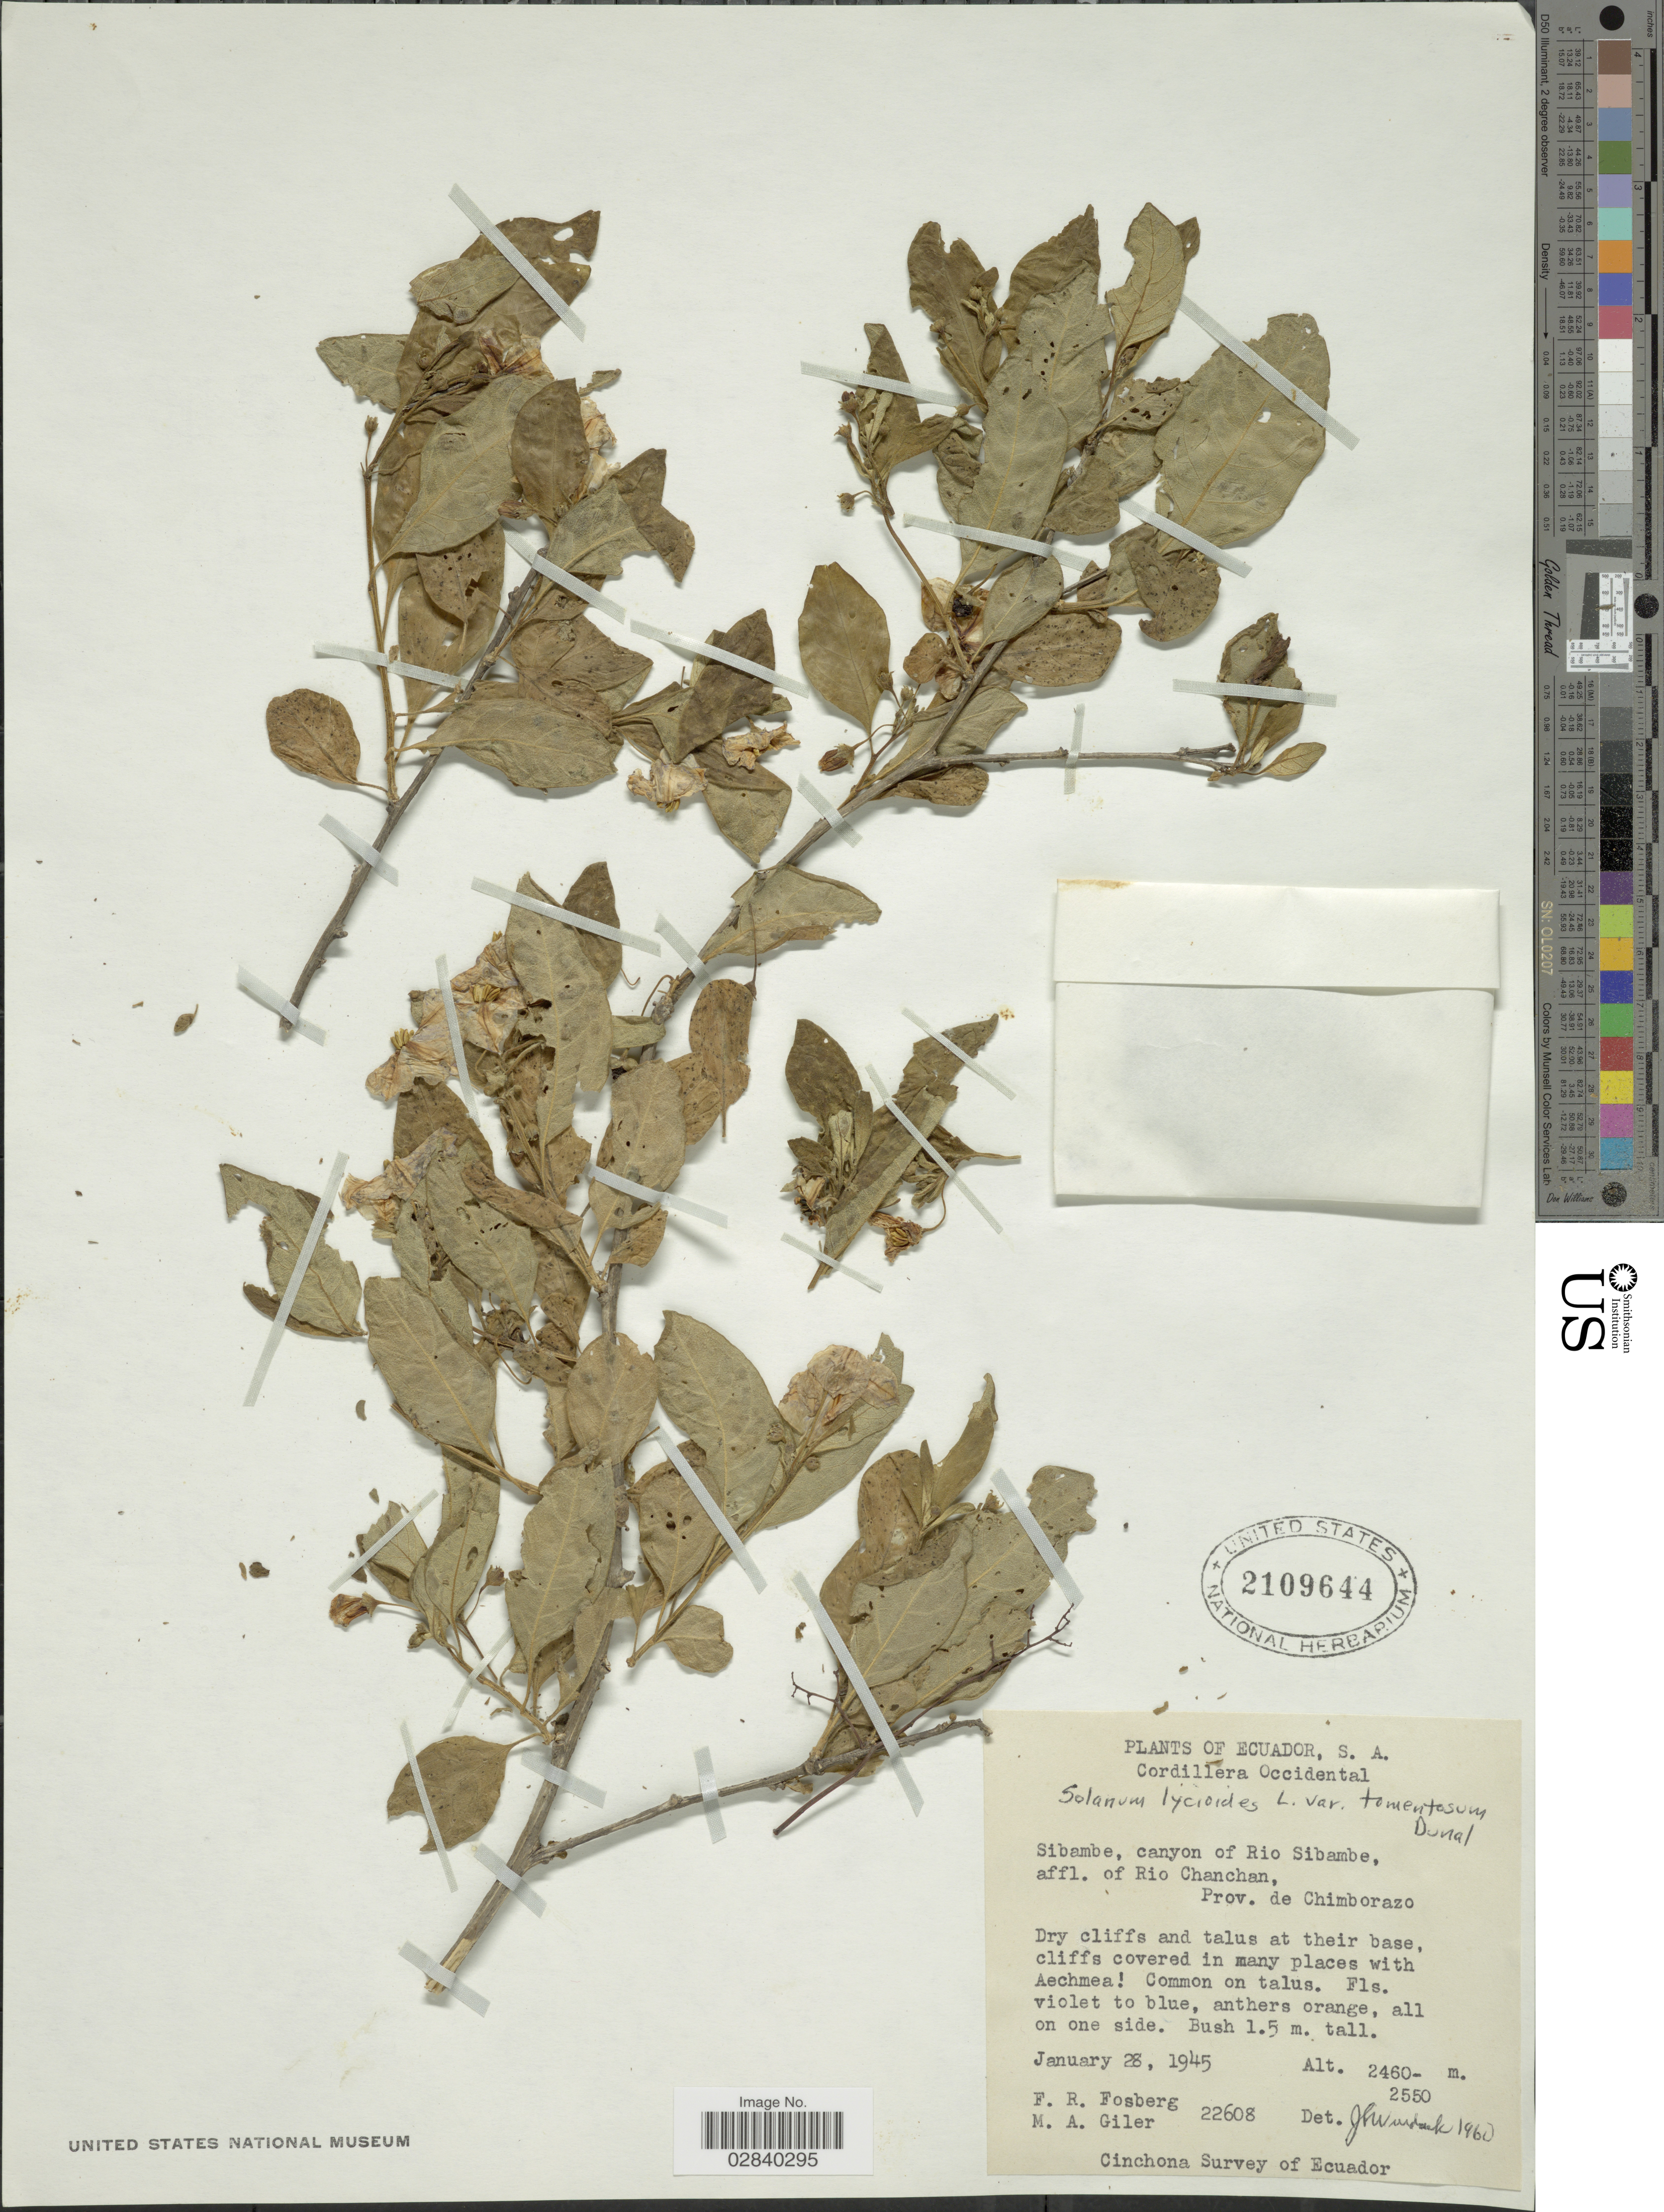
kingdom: Plantae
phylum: Tracheophyta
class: Magnoliopsida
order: Solanales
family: Solanaceae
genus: Lycianthes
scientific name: Lycianthes lycioides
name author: (L.) Hassl.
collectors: F. R. Fosberg & M. Giler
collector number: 22608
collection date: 1945-01-28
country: Ecuador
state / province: Chimborazo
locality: Cordillera Occidental. Sibambe, canyon of Rio Sibambe, affl. of Rio Chanchan, Prov. de Chimborazo.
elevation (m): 2460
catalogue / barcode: US 2109644